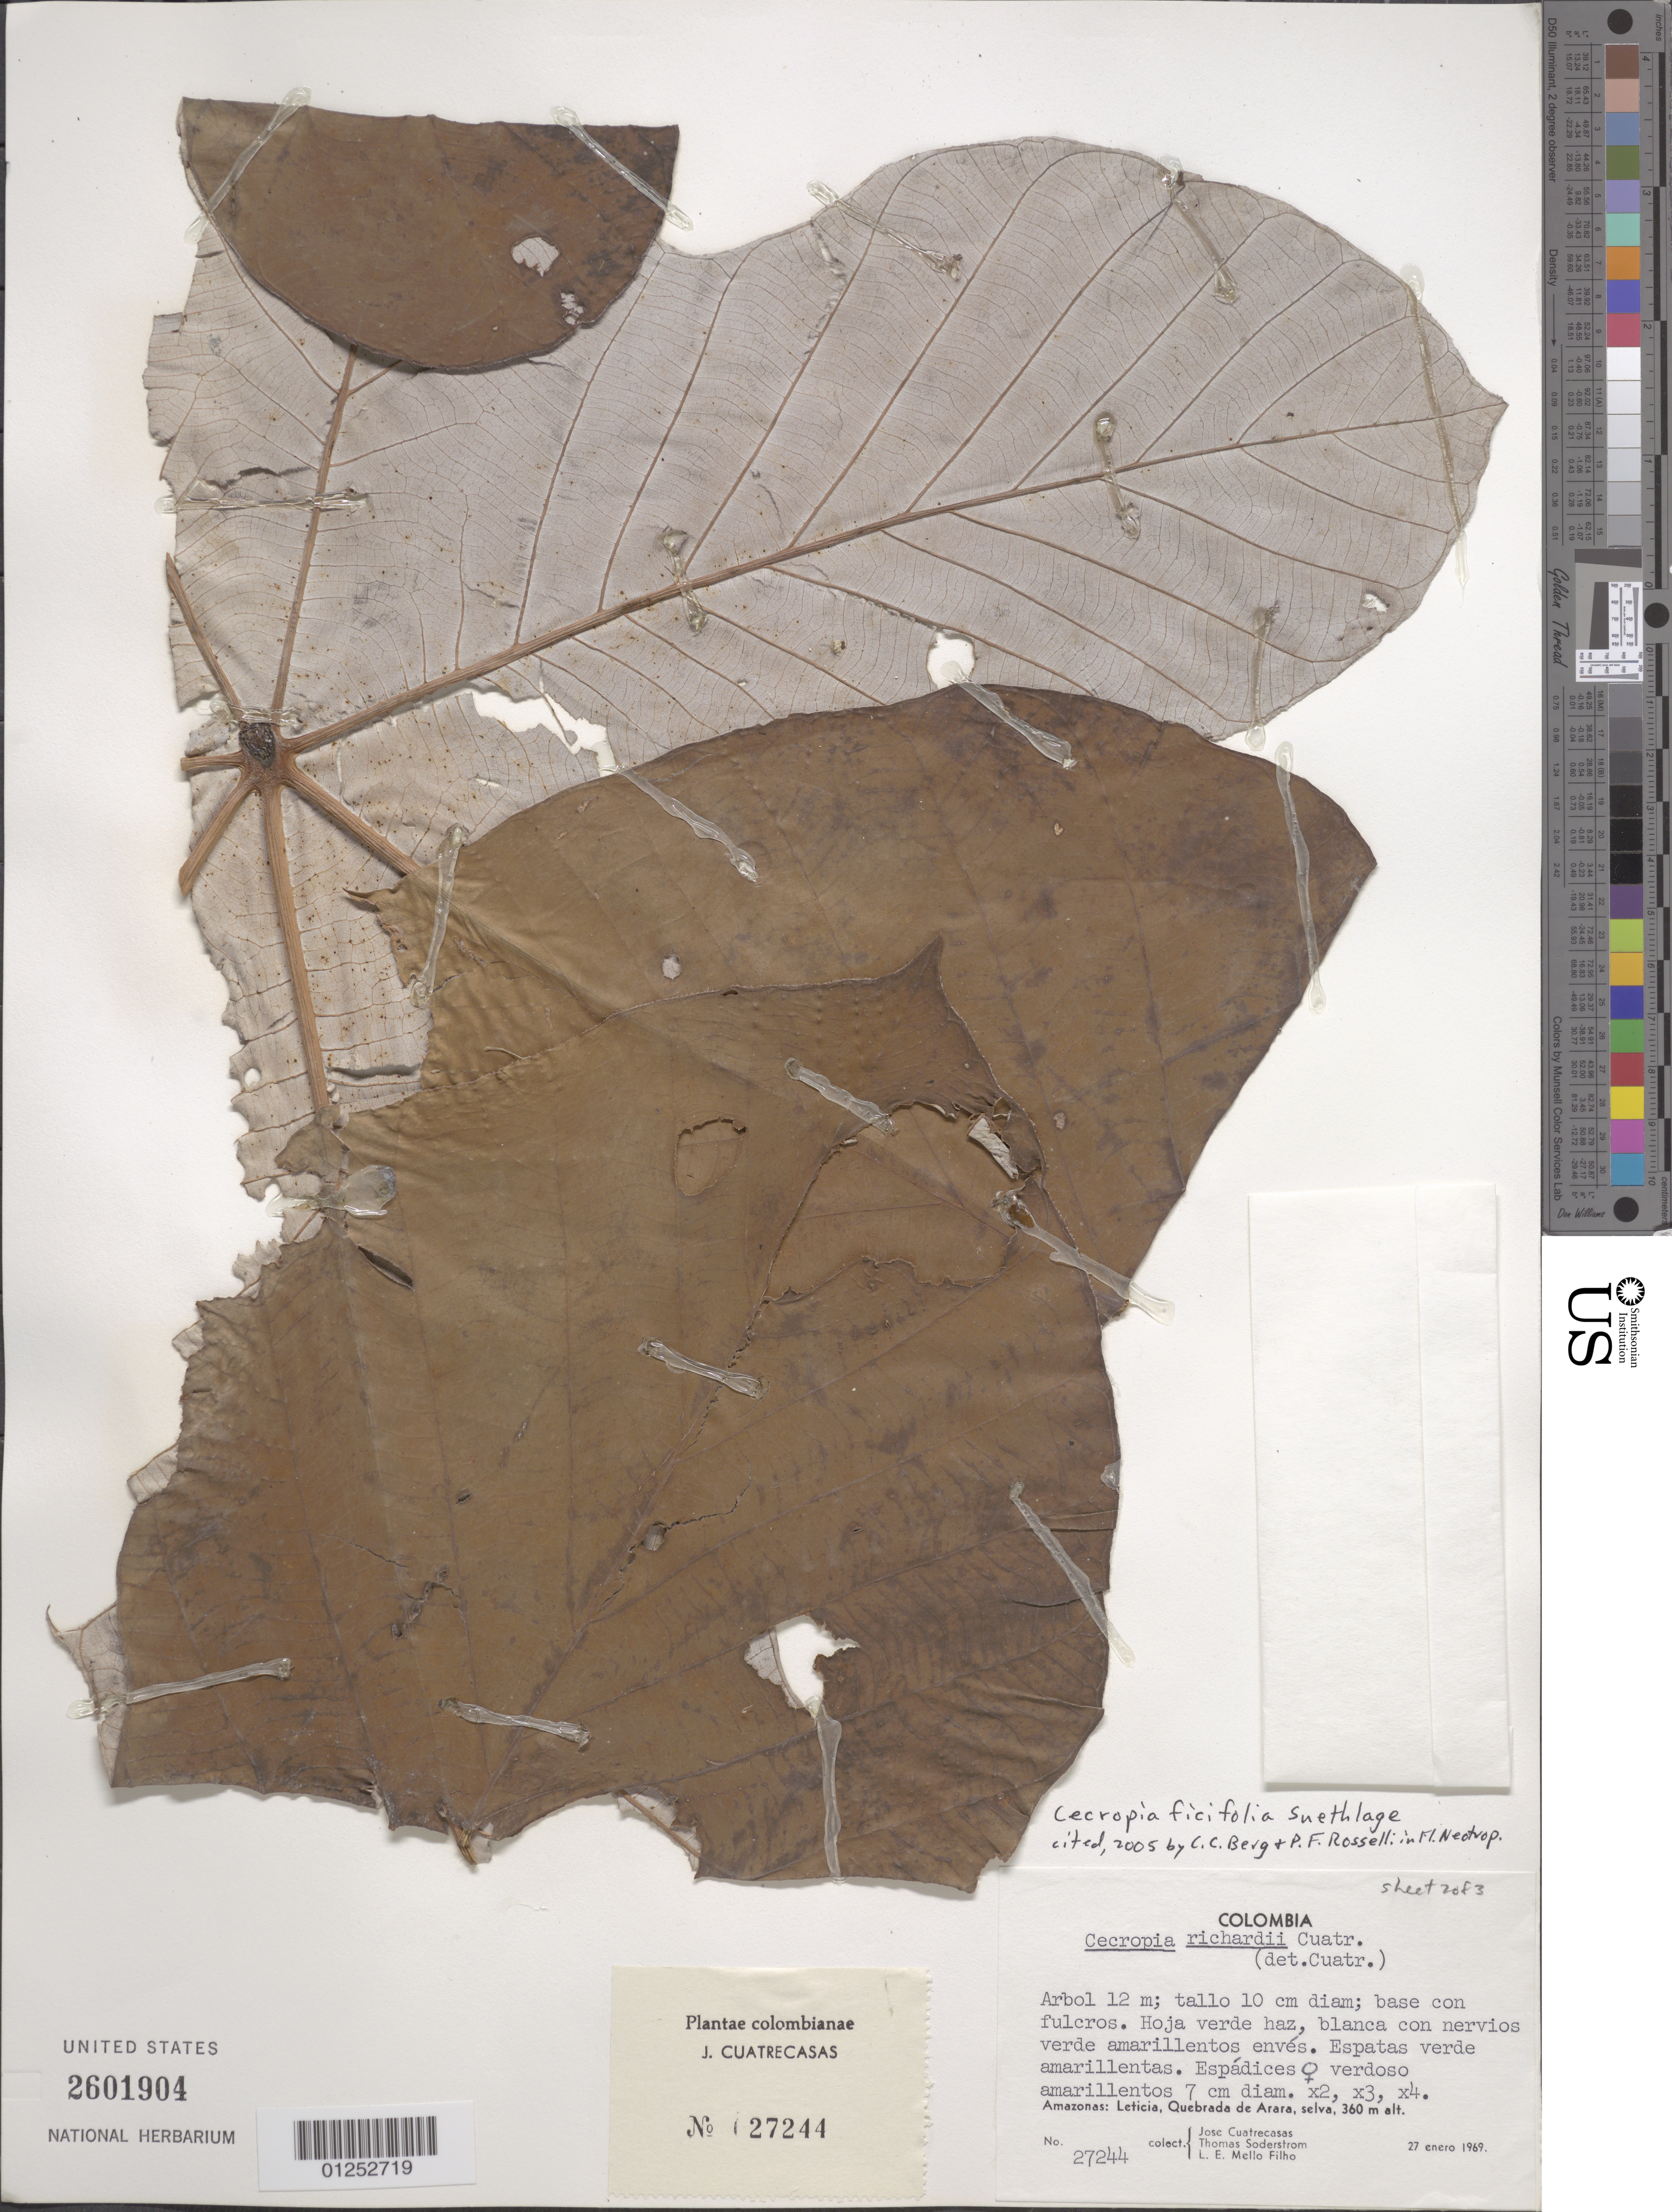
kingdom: Plantae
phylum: Tracheophyta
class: Magnoliopsida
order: Rosales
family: Urticaceae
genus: Cecropia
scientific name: Cecropia ficifolia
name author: Snethlage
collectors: J. Cuatrecasas, T. R. Soderstrom & L. Mello Jr.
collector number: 27244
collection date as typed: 27 Jan 1969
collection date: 1969-01-27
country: Colombia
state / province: Amazônas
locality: Leticia, Quebrada de Arara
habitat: Selva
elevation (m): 360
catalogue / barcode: US 2601904